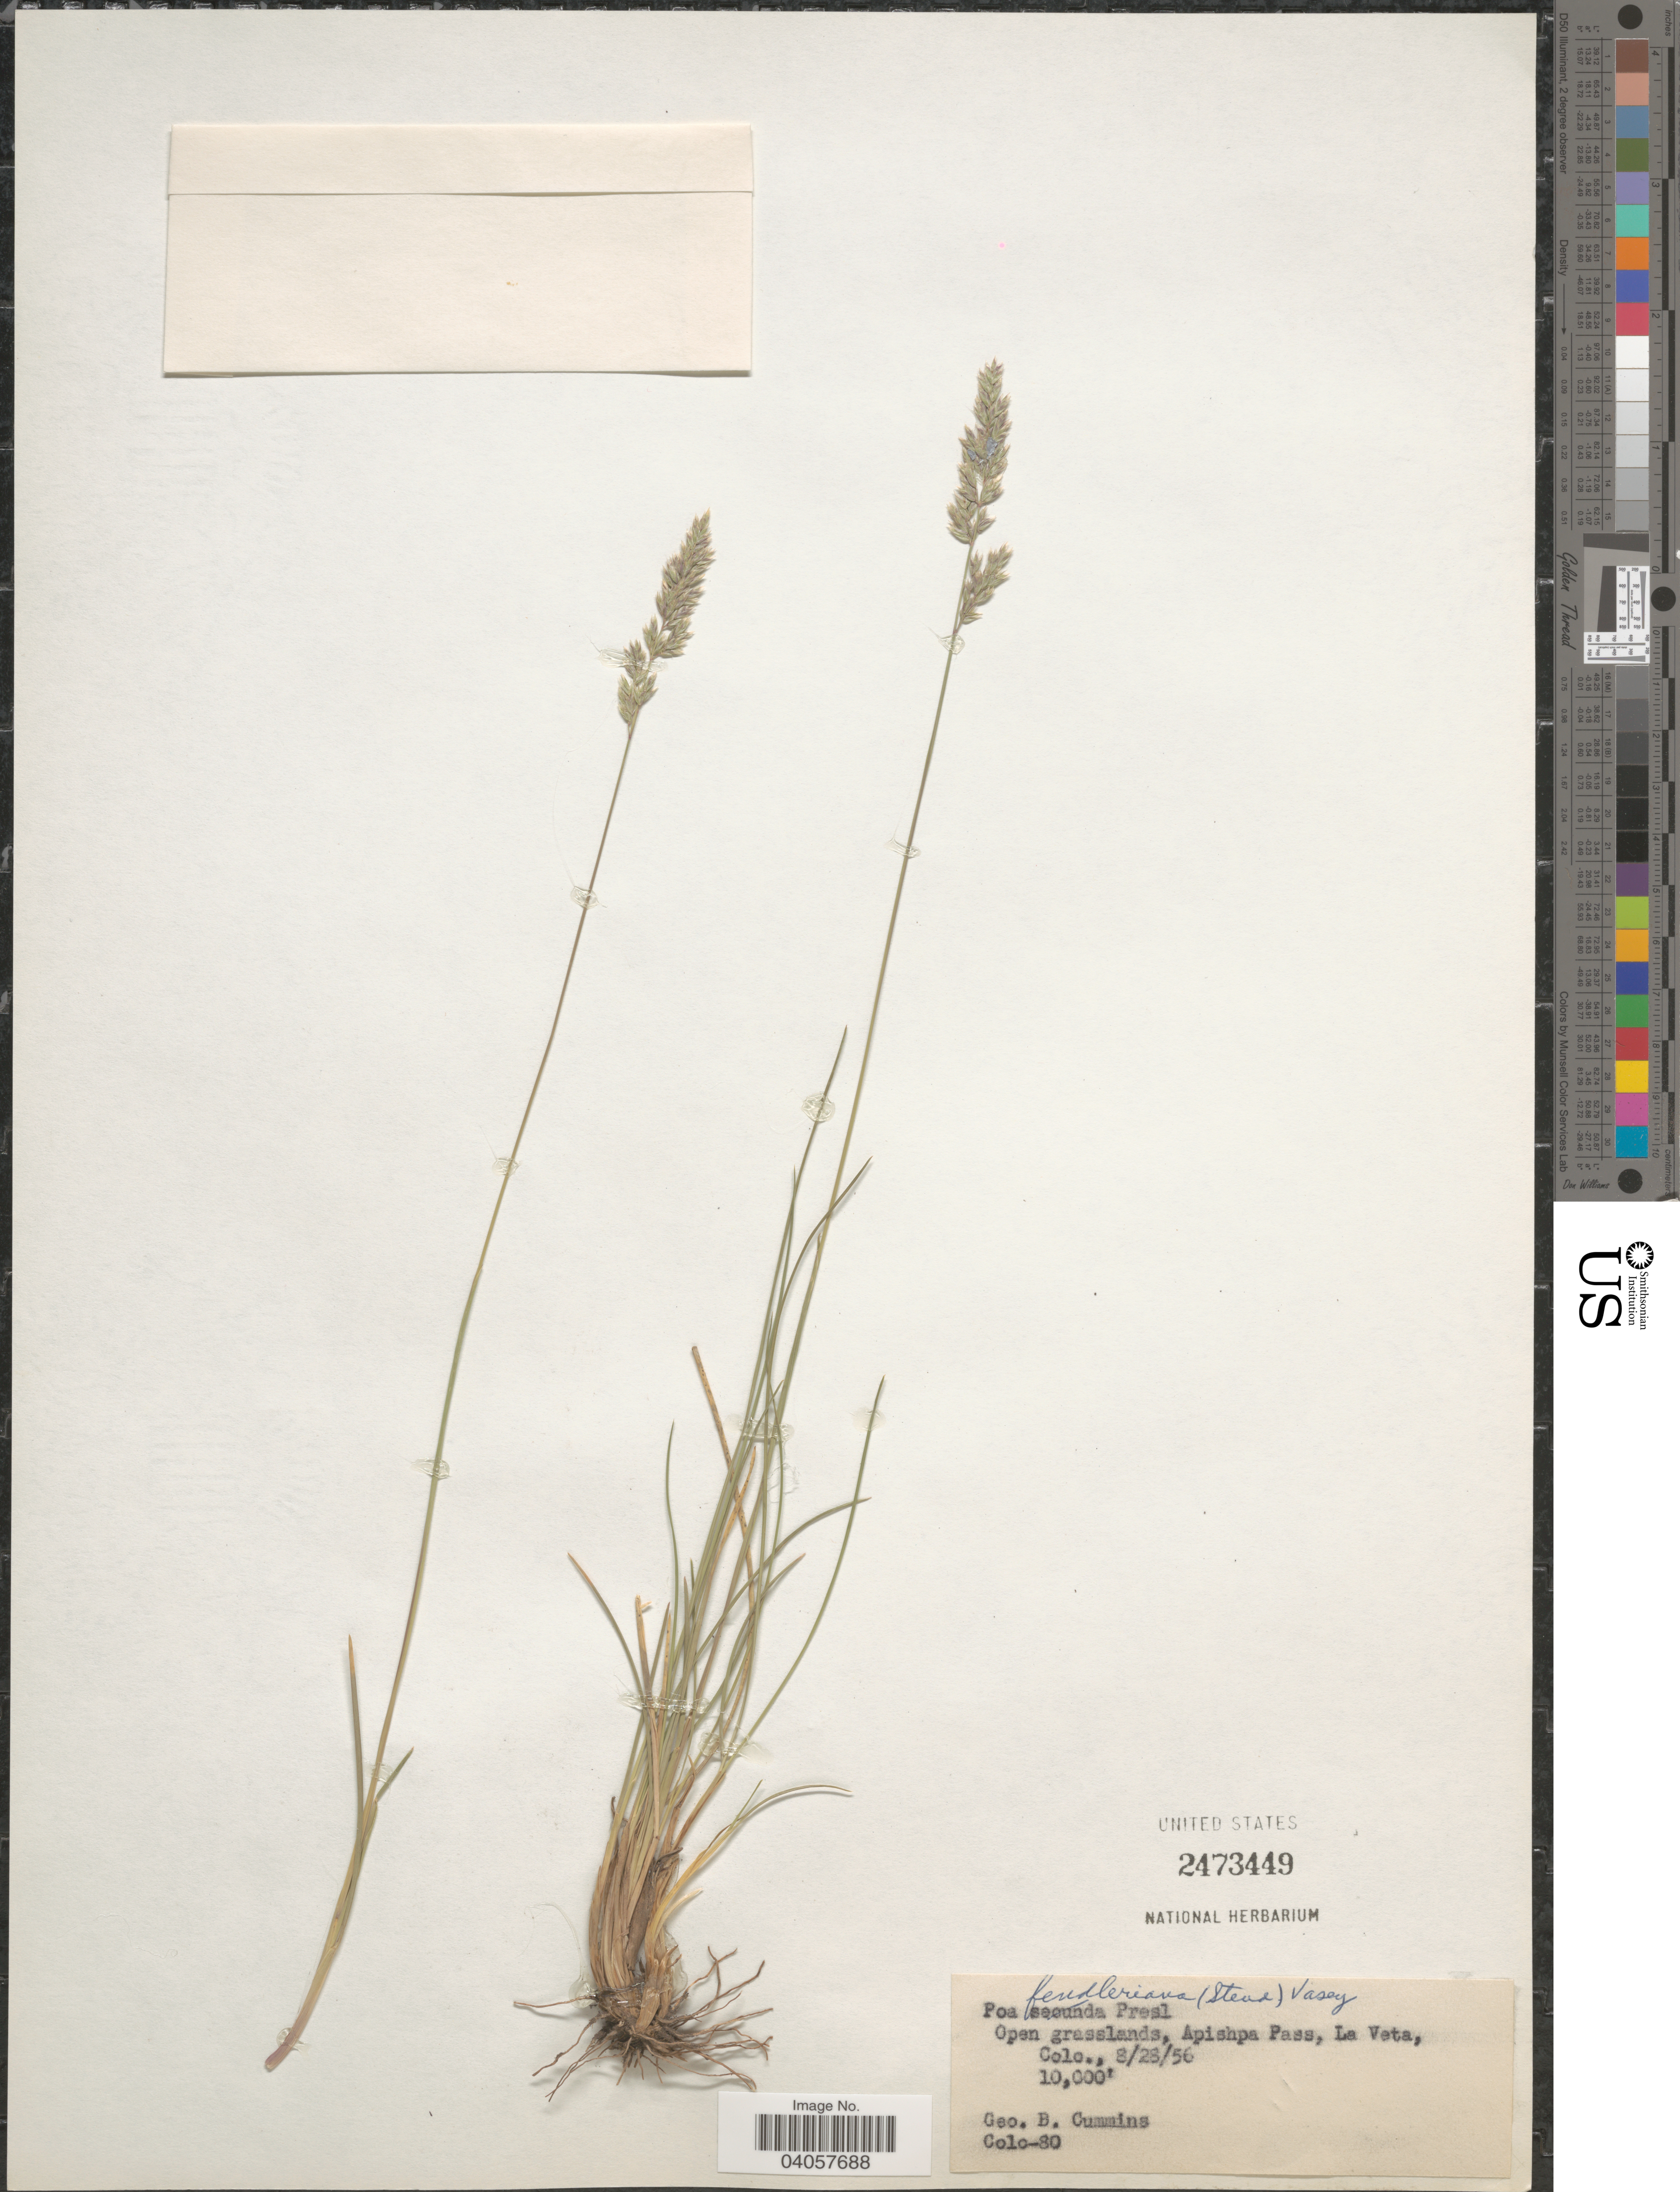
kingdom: Plantae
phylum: Tracheophyta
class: Liliopsida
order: Poales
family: Poaceae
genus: Poa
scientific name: Poa fendleriana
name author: (Steud.) Vasey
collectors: G. Cummins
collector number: Colo-80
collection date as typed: Transcribed d/m/y: 28/8/56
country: United States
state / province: Colorado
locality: Apishpa Pass, La Veta.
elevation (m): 3048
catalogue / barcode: US 2473449